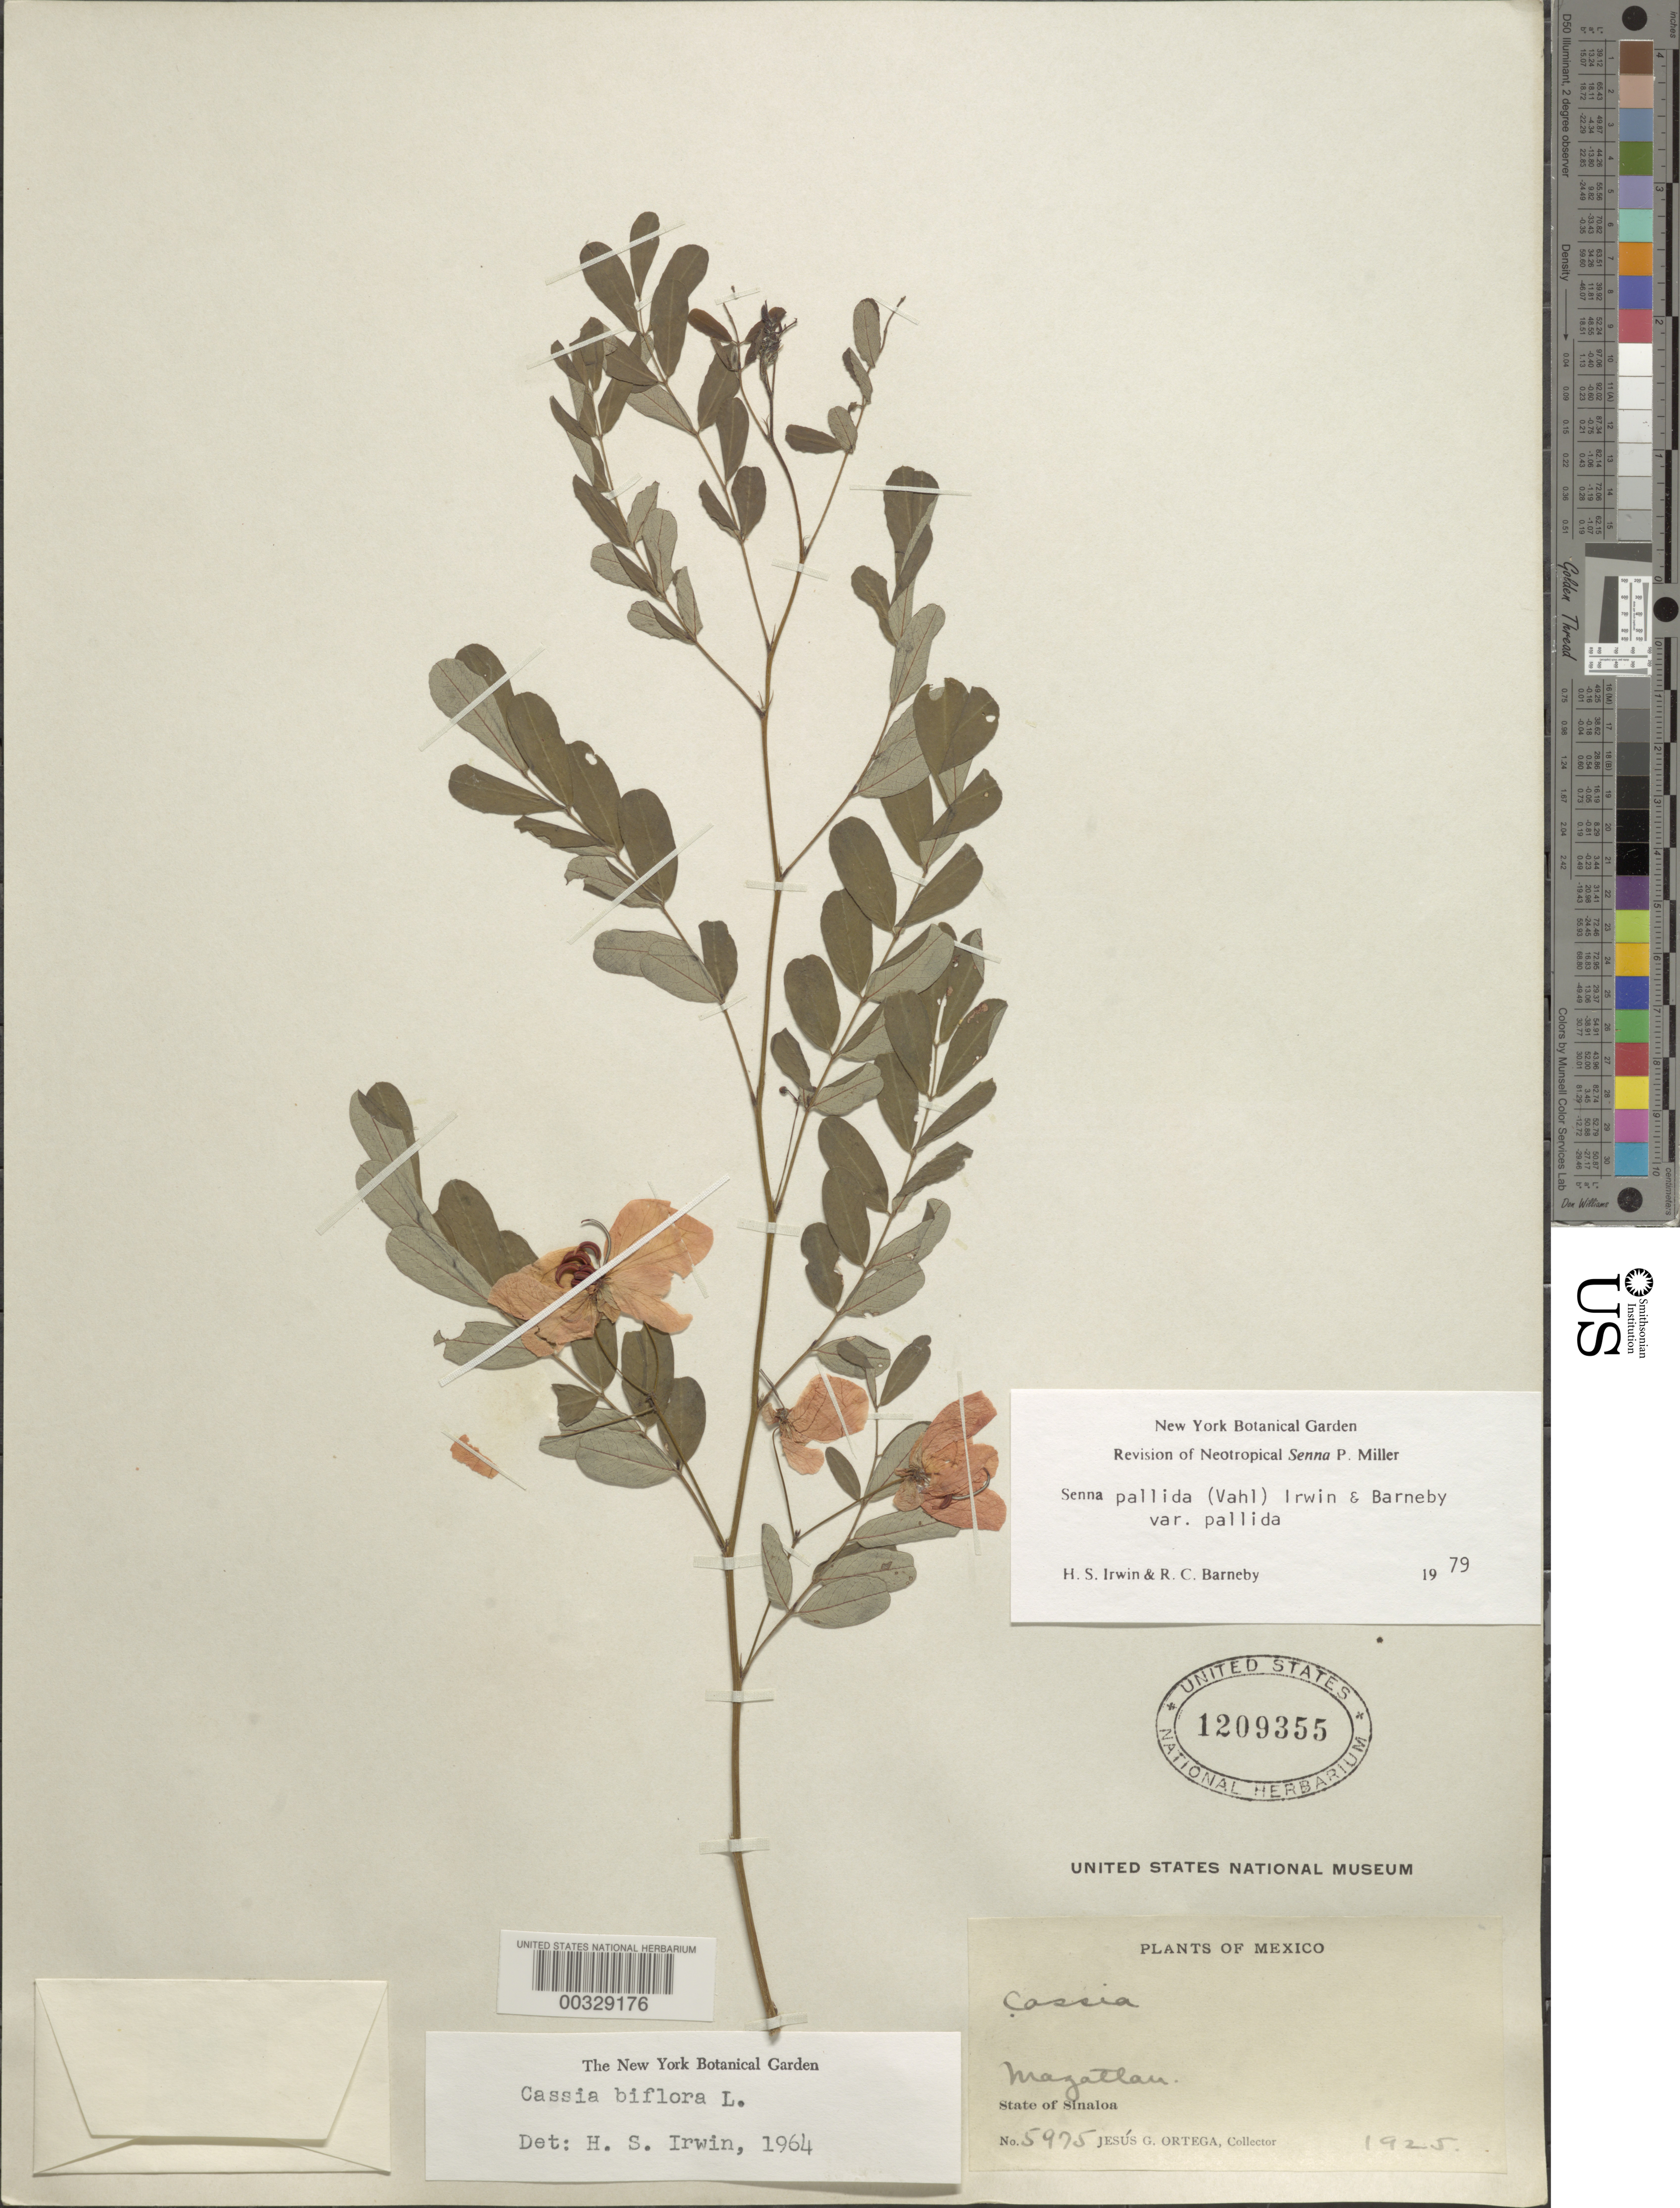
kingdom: Plantae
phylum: Tracheophyta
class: Magnoliopsida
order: Fabales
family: Fabaceae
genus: Senna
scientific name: Senna pallida var. pallida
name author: (Vahl) H.S. Irwin & Barneby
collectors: J. Ortega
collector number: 5975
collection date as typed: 1925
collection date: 1925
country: Mexico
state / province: Sinaloa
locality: Mazatlan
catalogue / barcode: US 1209355